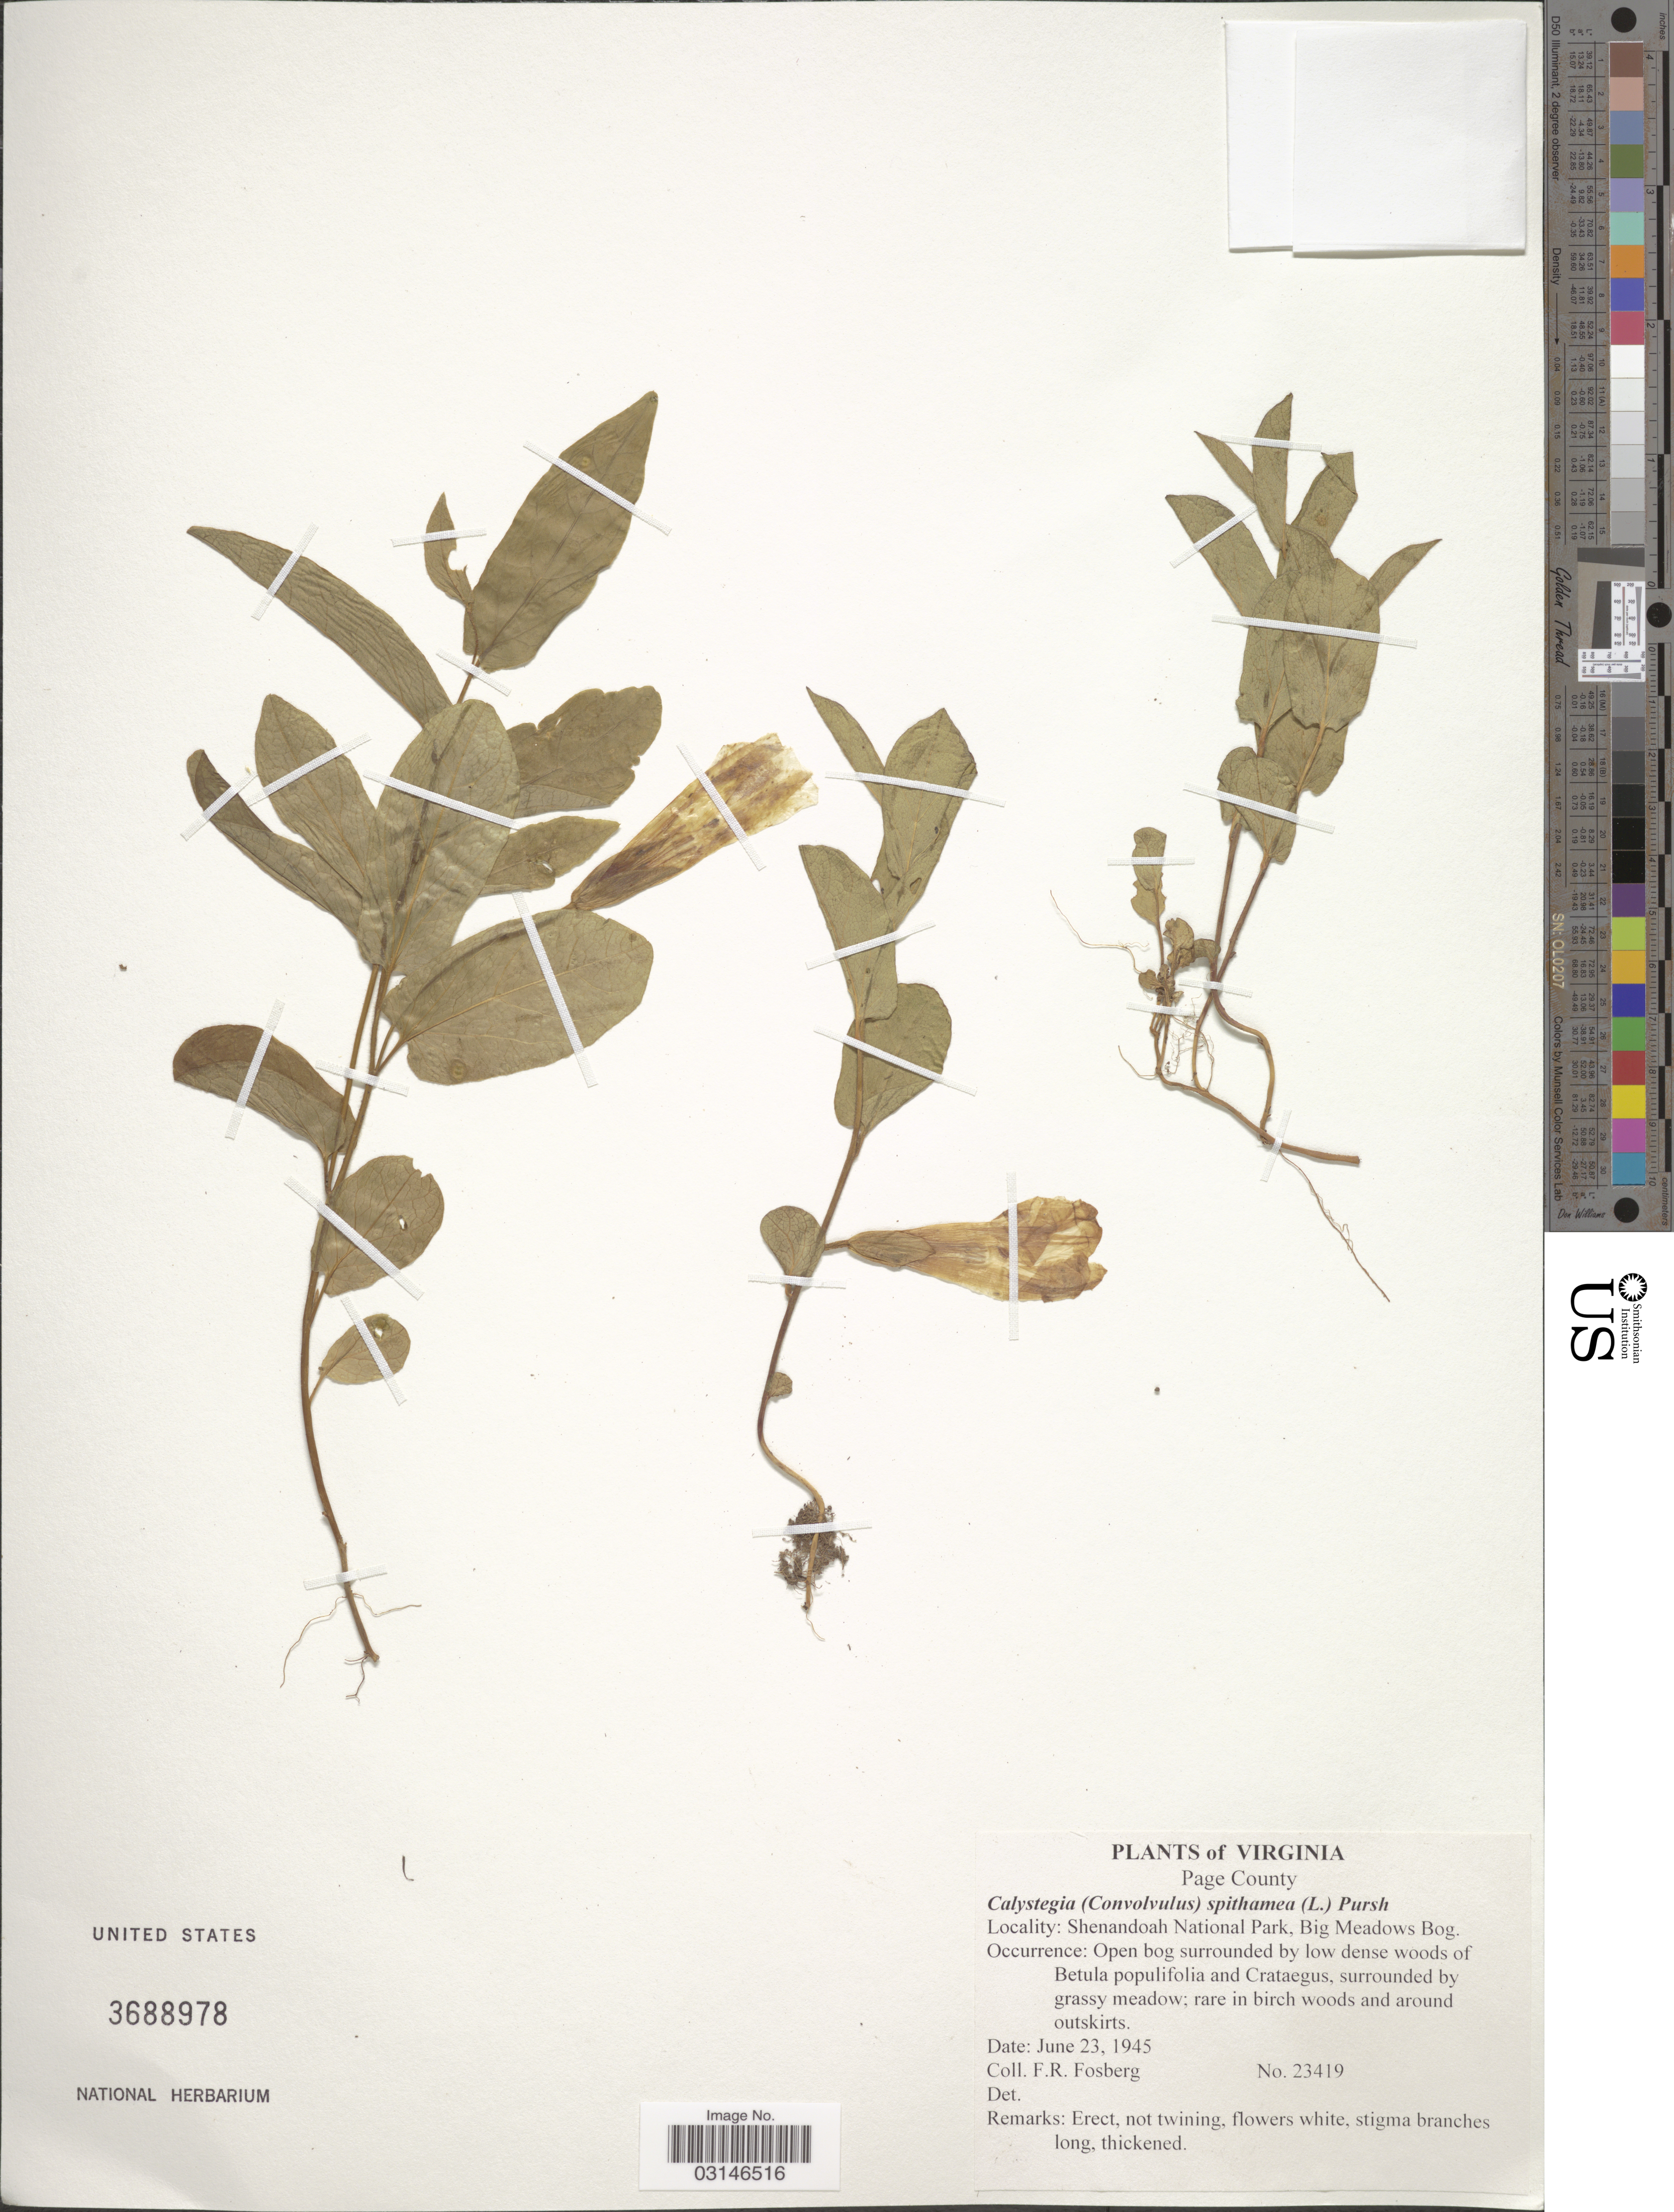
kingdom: Plantae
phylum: Tracheophyta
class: Magnoliopsida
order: Solanales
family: Convolvulaceae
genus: Calystegia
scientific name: Calystegia spithamaea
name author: (L.) Pursh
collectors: F. R. Fosberg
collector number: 23419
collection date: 1945-06-23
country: United States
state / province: Virginia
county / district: Page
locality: Shenandoah National Park, Big Meadows Bog.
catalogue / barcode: US 3688978